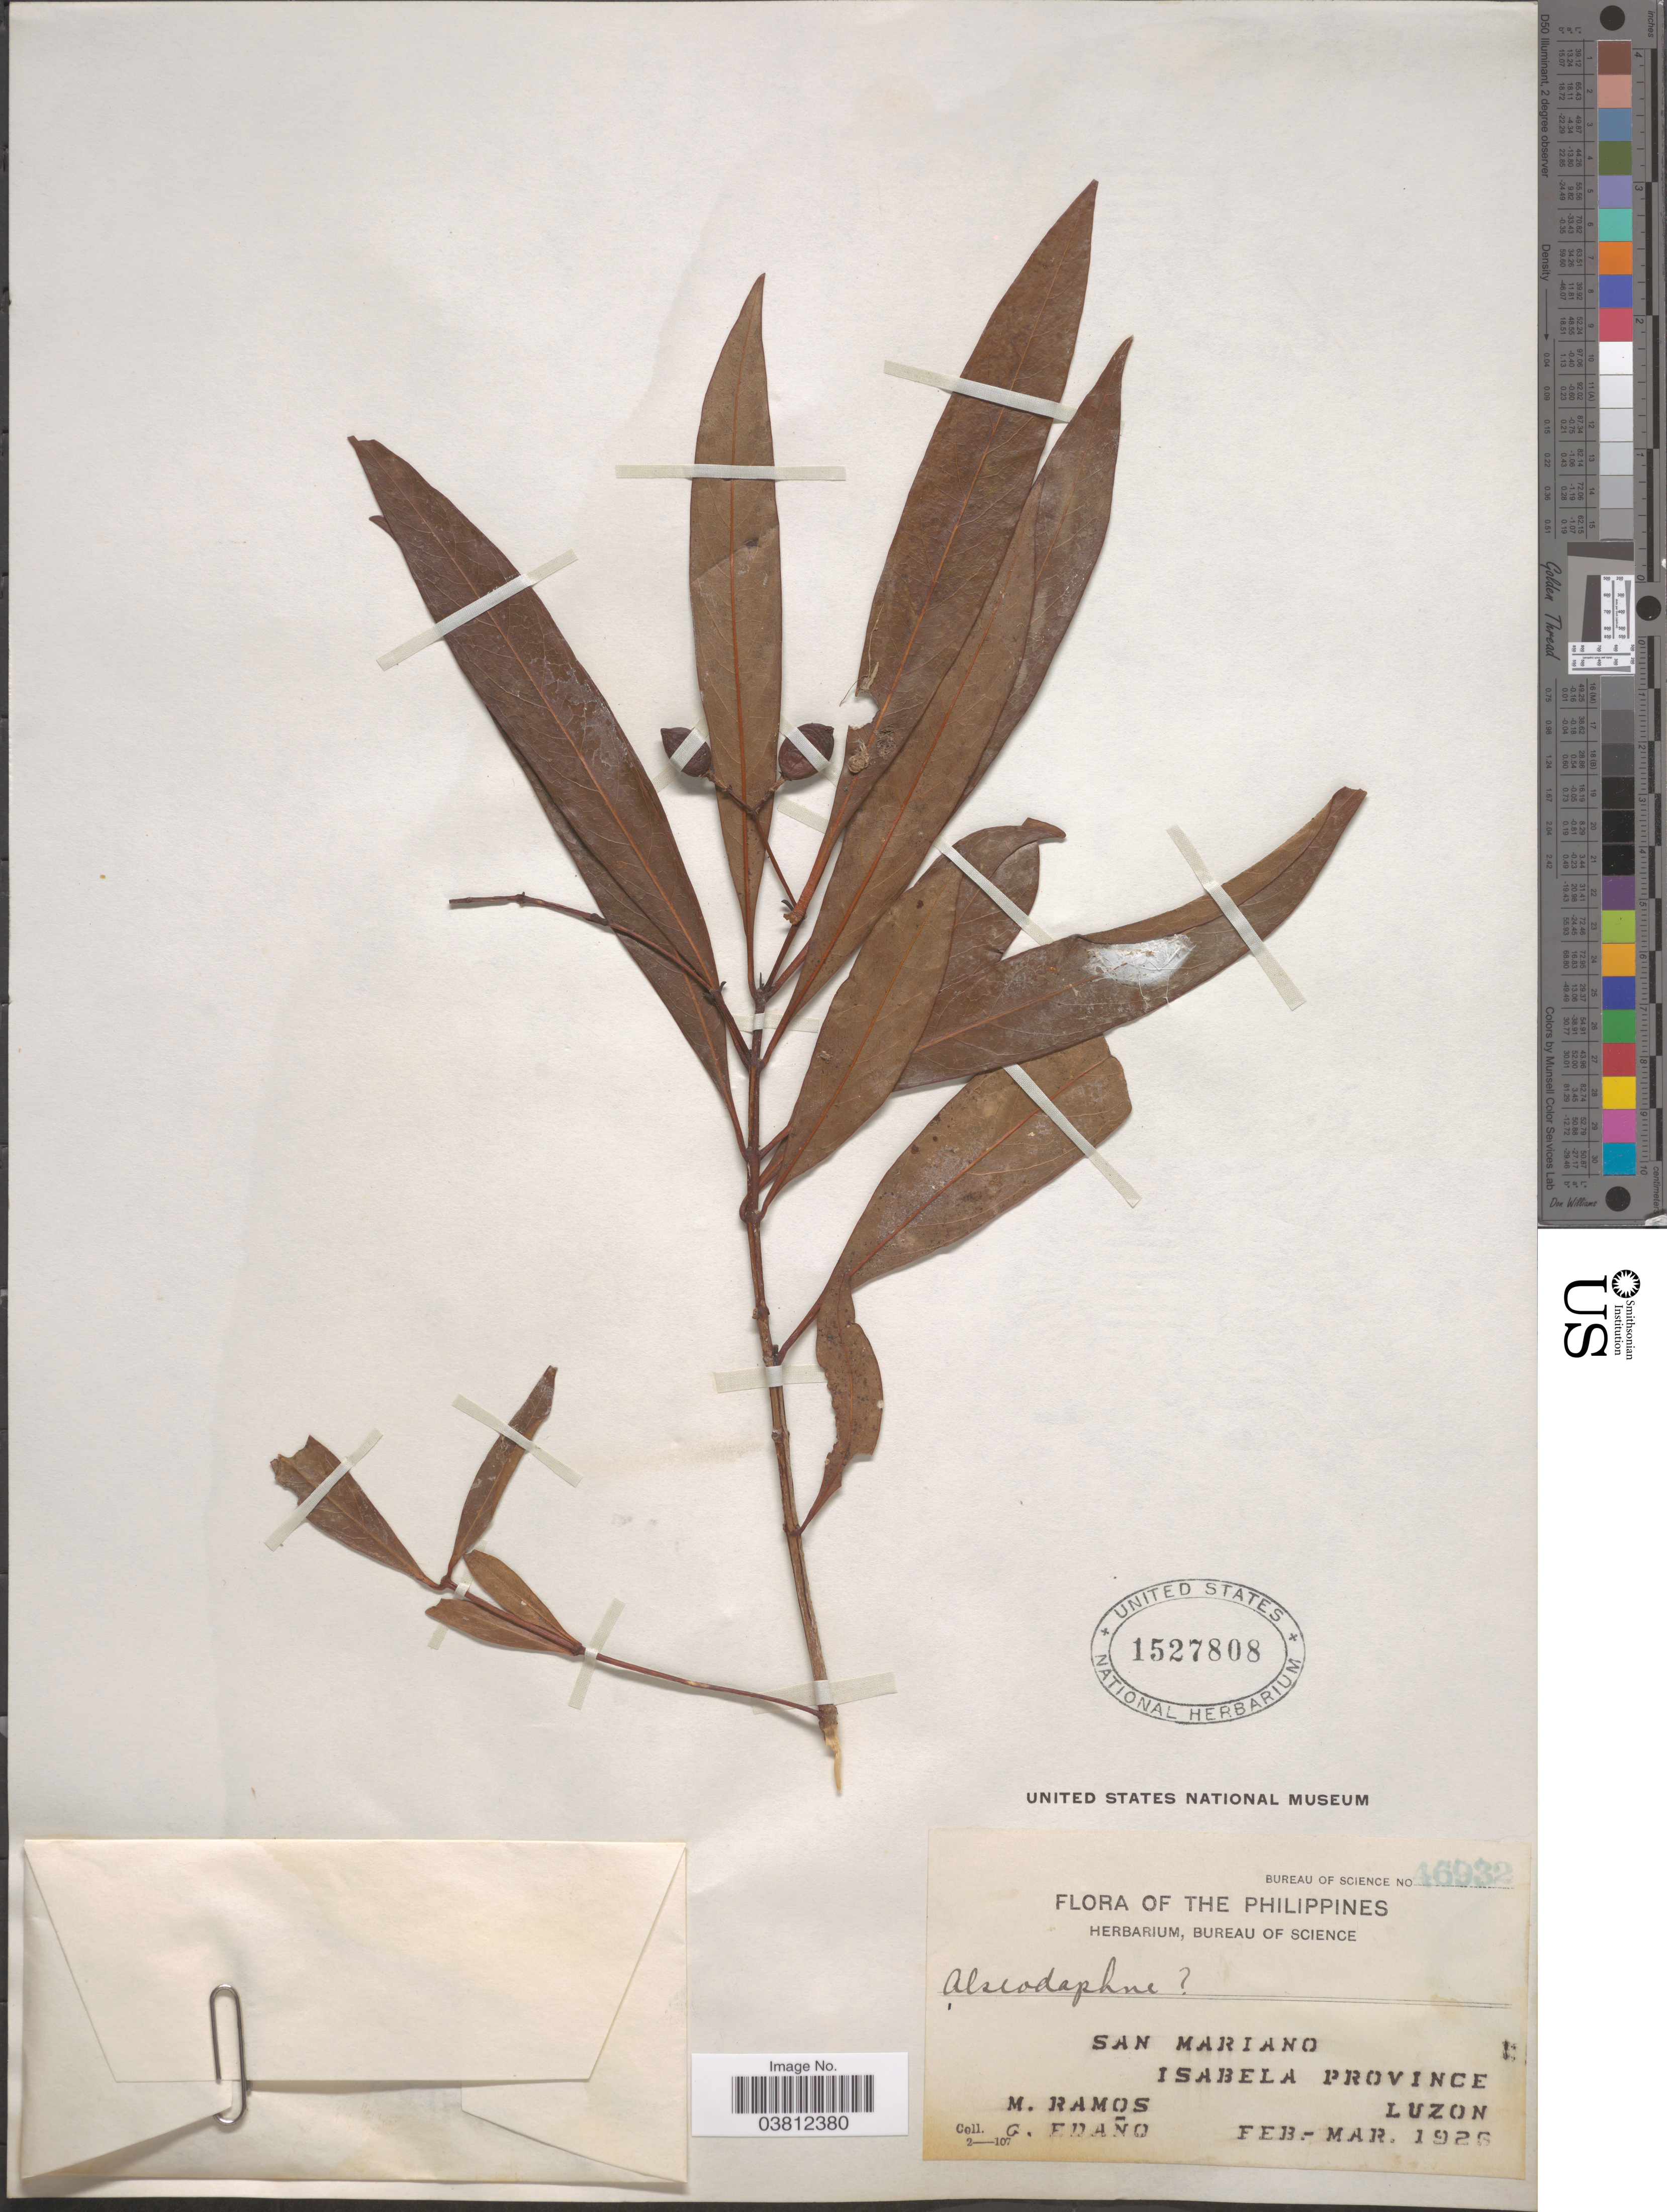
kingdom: Plantae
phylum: Tracheophyta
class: Magnoliopsida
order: Laurales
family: Lauraceae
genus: Alseodaphne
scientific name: Alseodaphne sp.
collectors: M. Ramos & G. Edaño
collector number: Bureau of Science 46932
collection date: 1926-02/1926-03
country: Philippines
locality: San Mariano. Isabela Province. Luzon.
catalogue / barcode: US 1527808